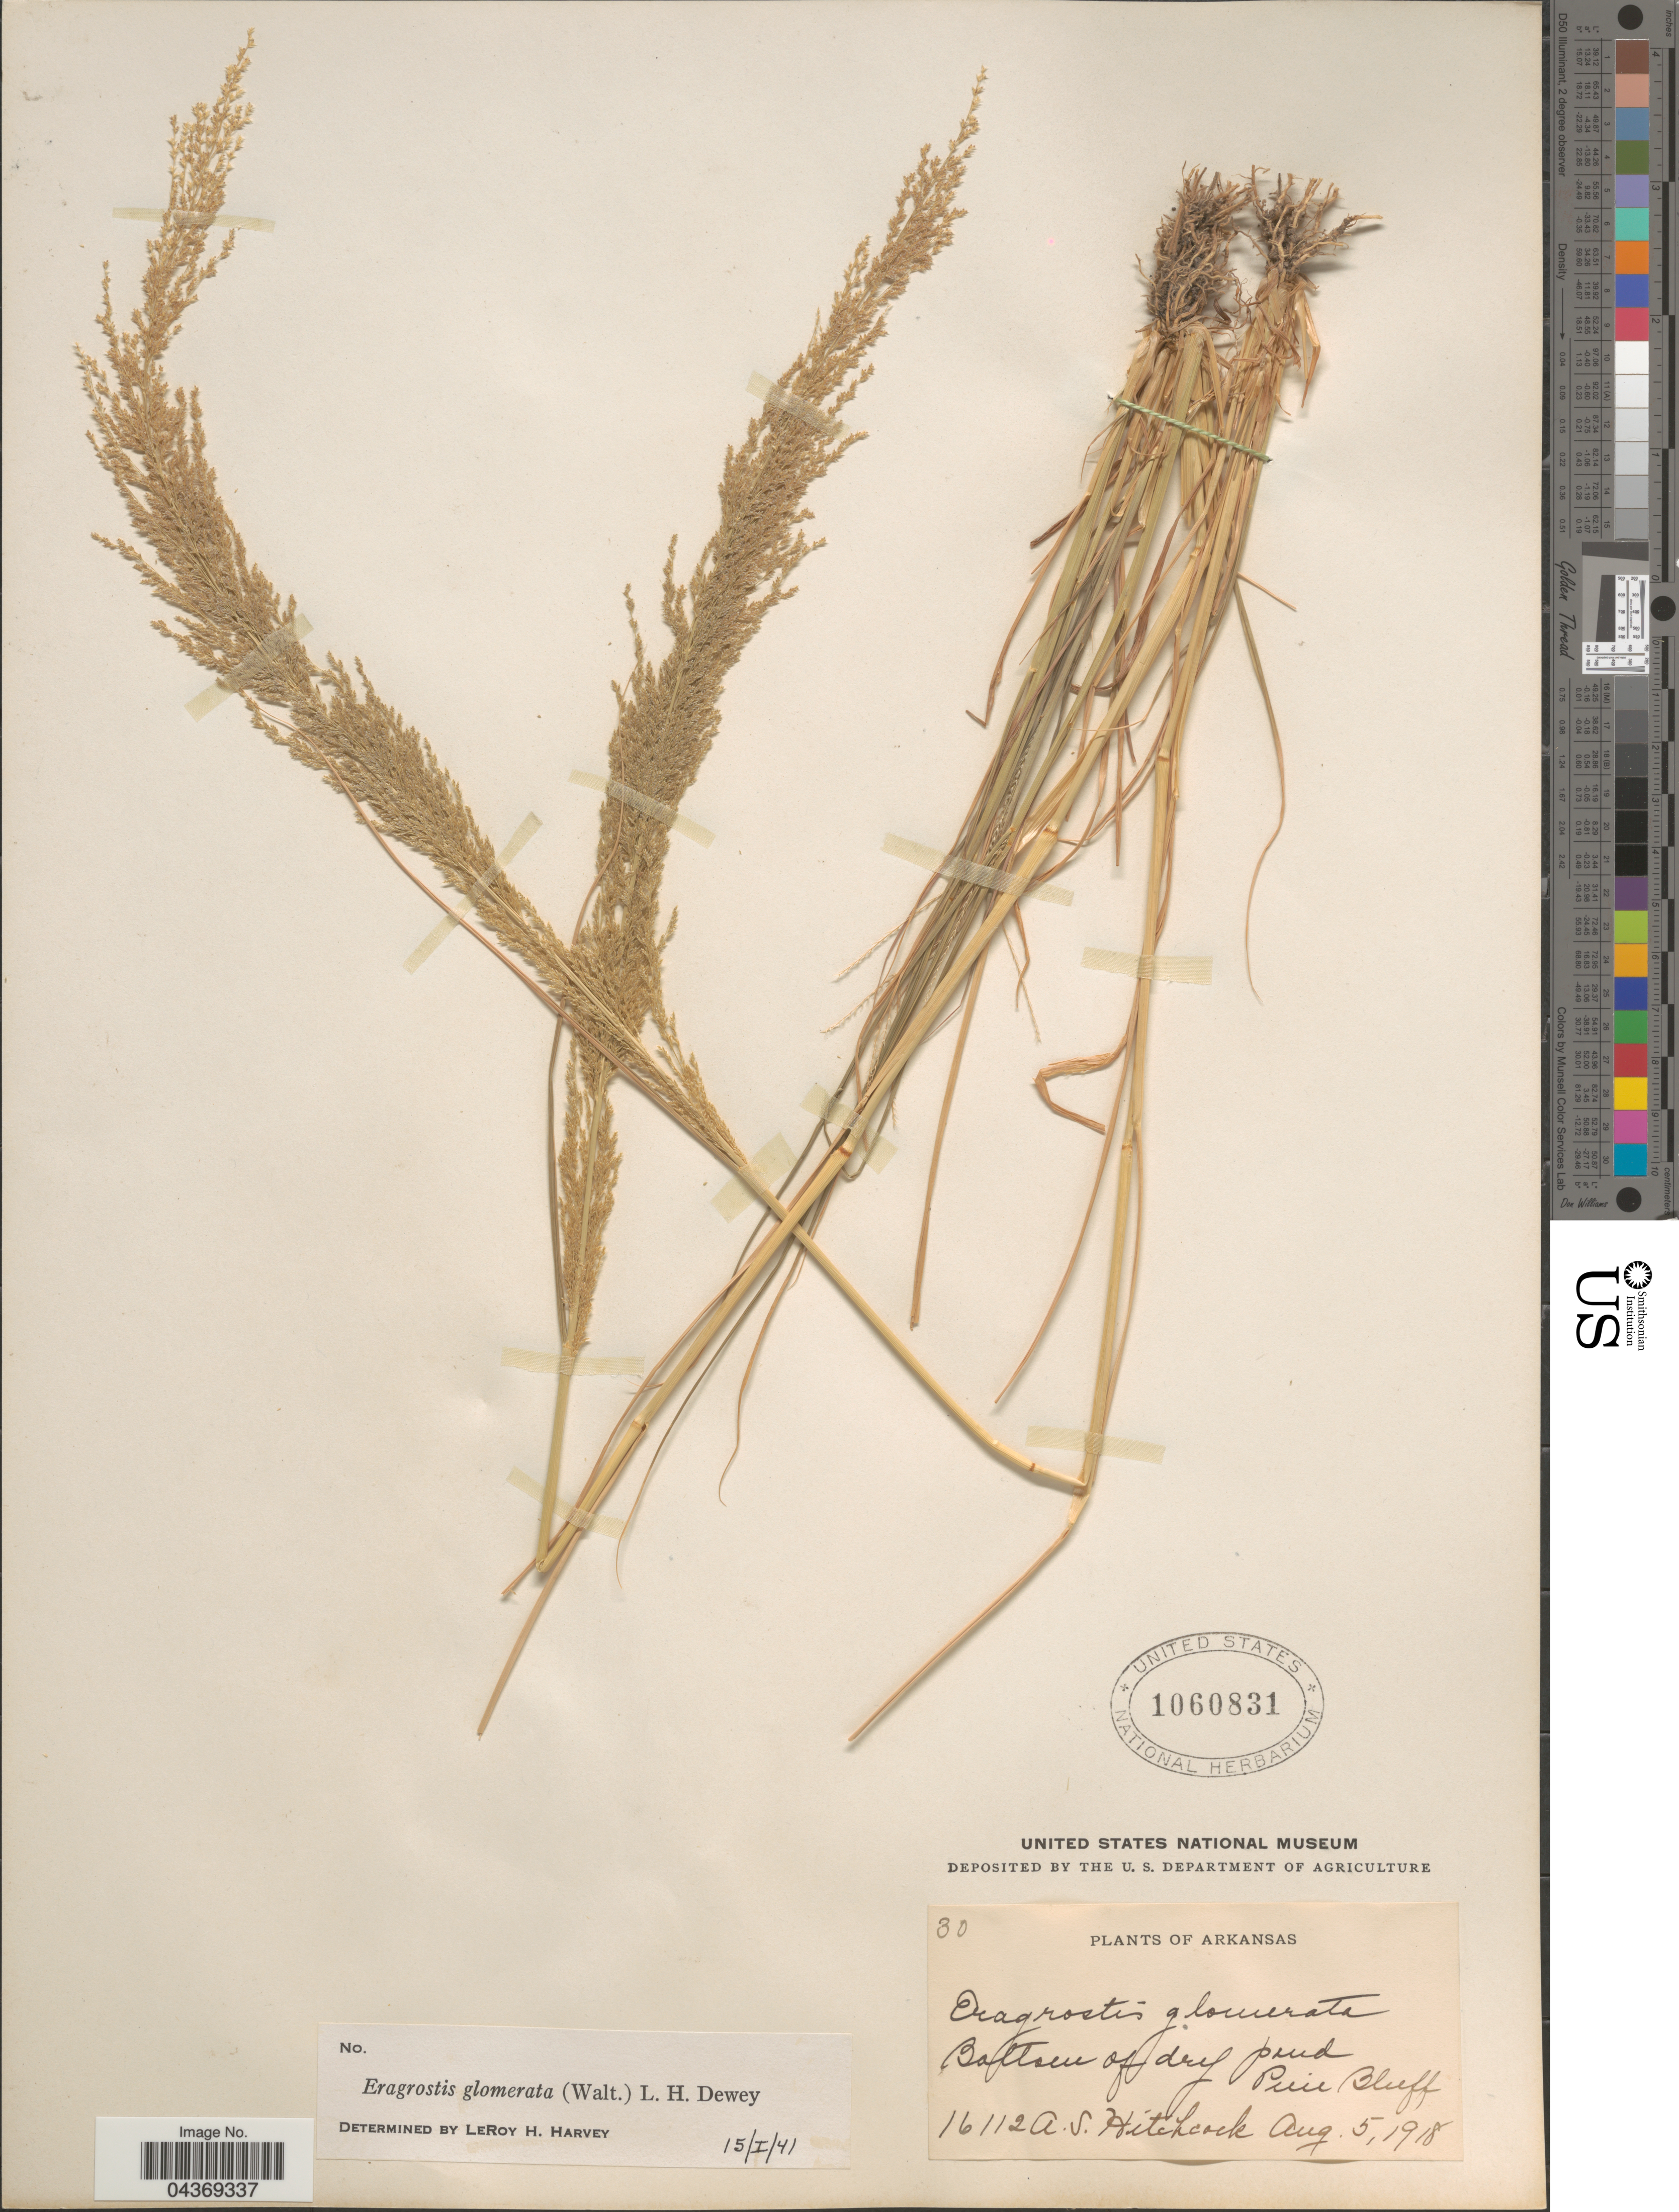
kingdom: Plantae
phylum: Tracheophyta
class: Liliopsida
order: Poales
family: Poaceae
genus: Eragrostis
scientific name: Eragrostis japonica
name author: (Thunb.) Trin.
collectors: A. S. Hitchcock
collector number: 16112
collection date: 1918-08-05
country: United States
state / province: Arkansas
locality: Pine Bluff.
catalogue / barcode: US 1060831